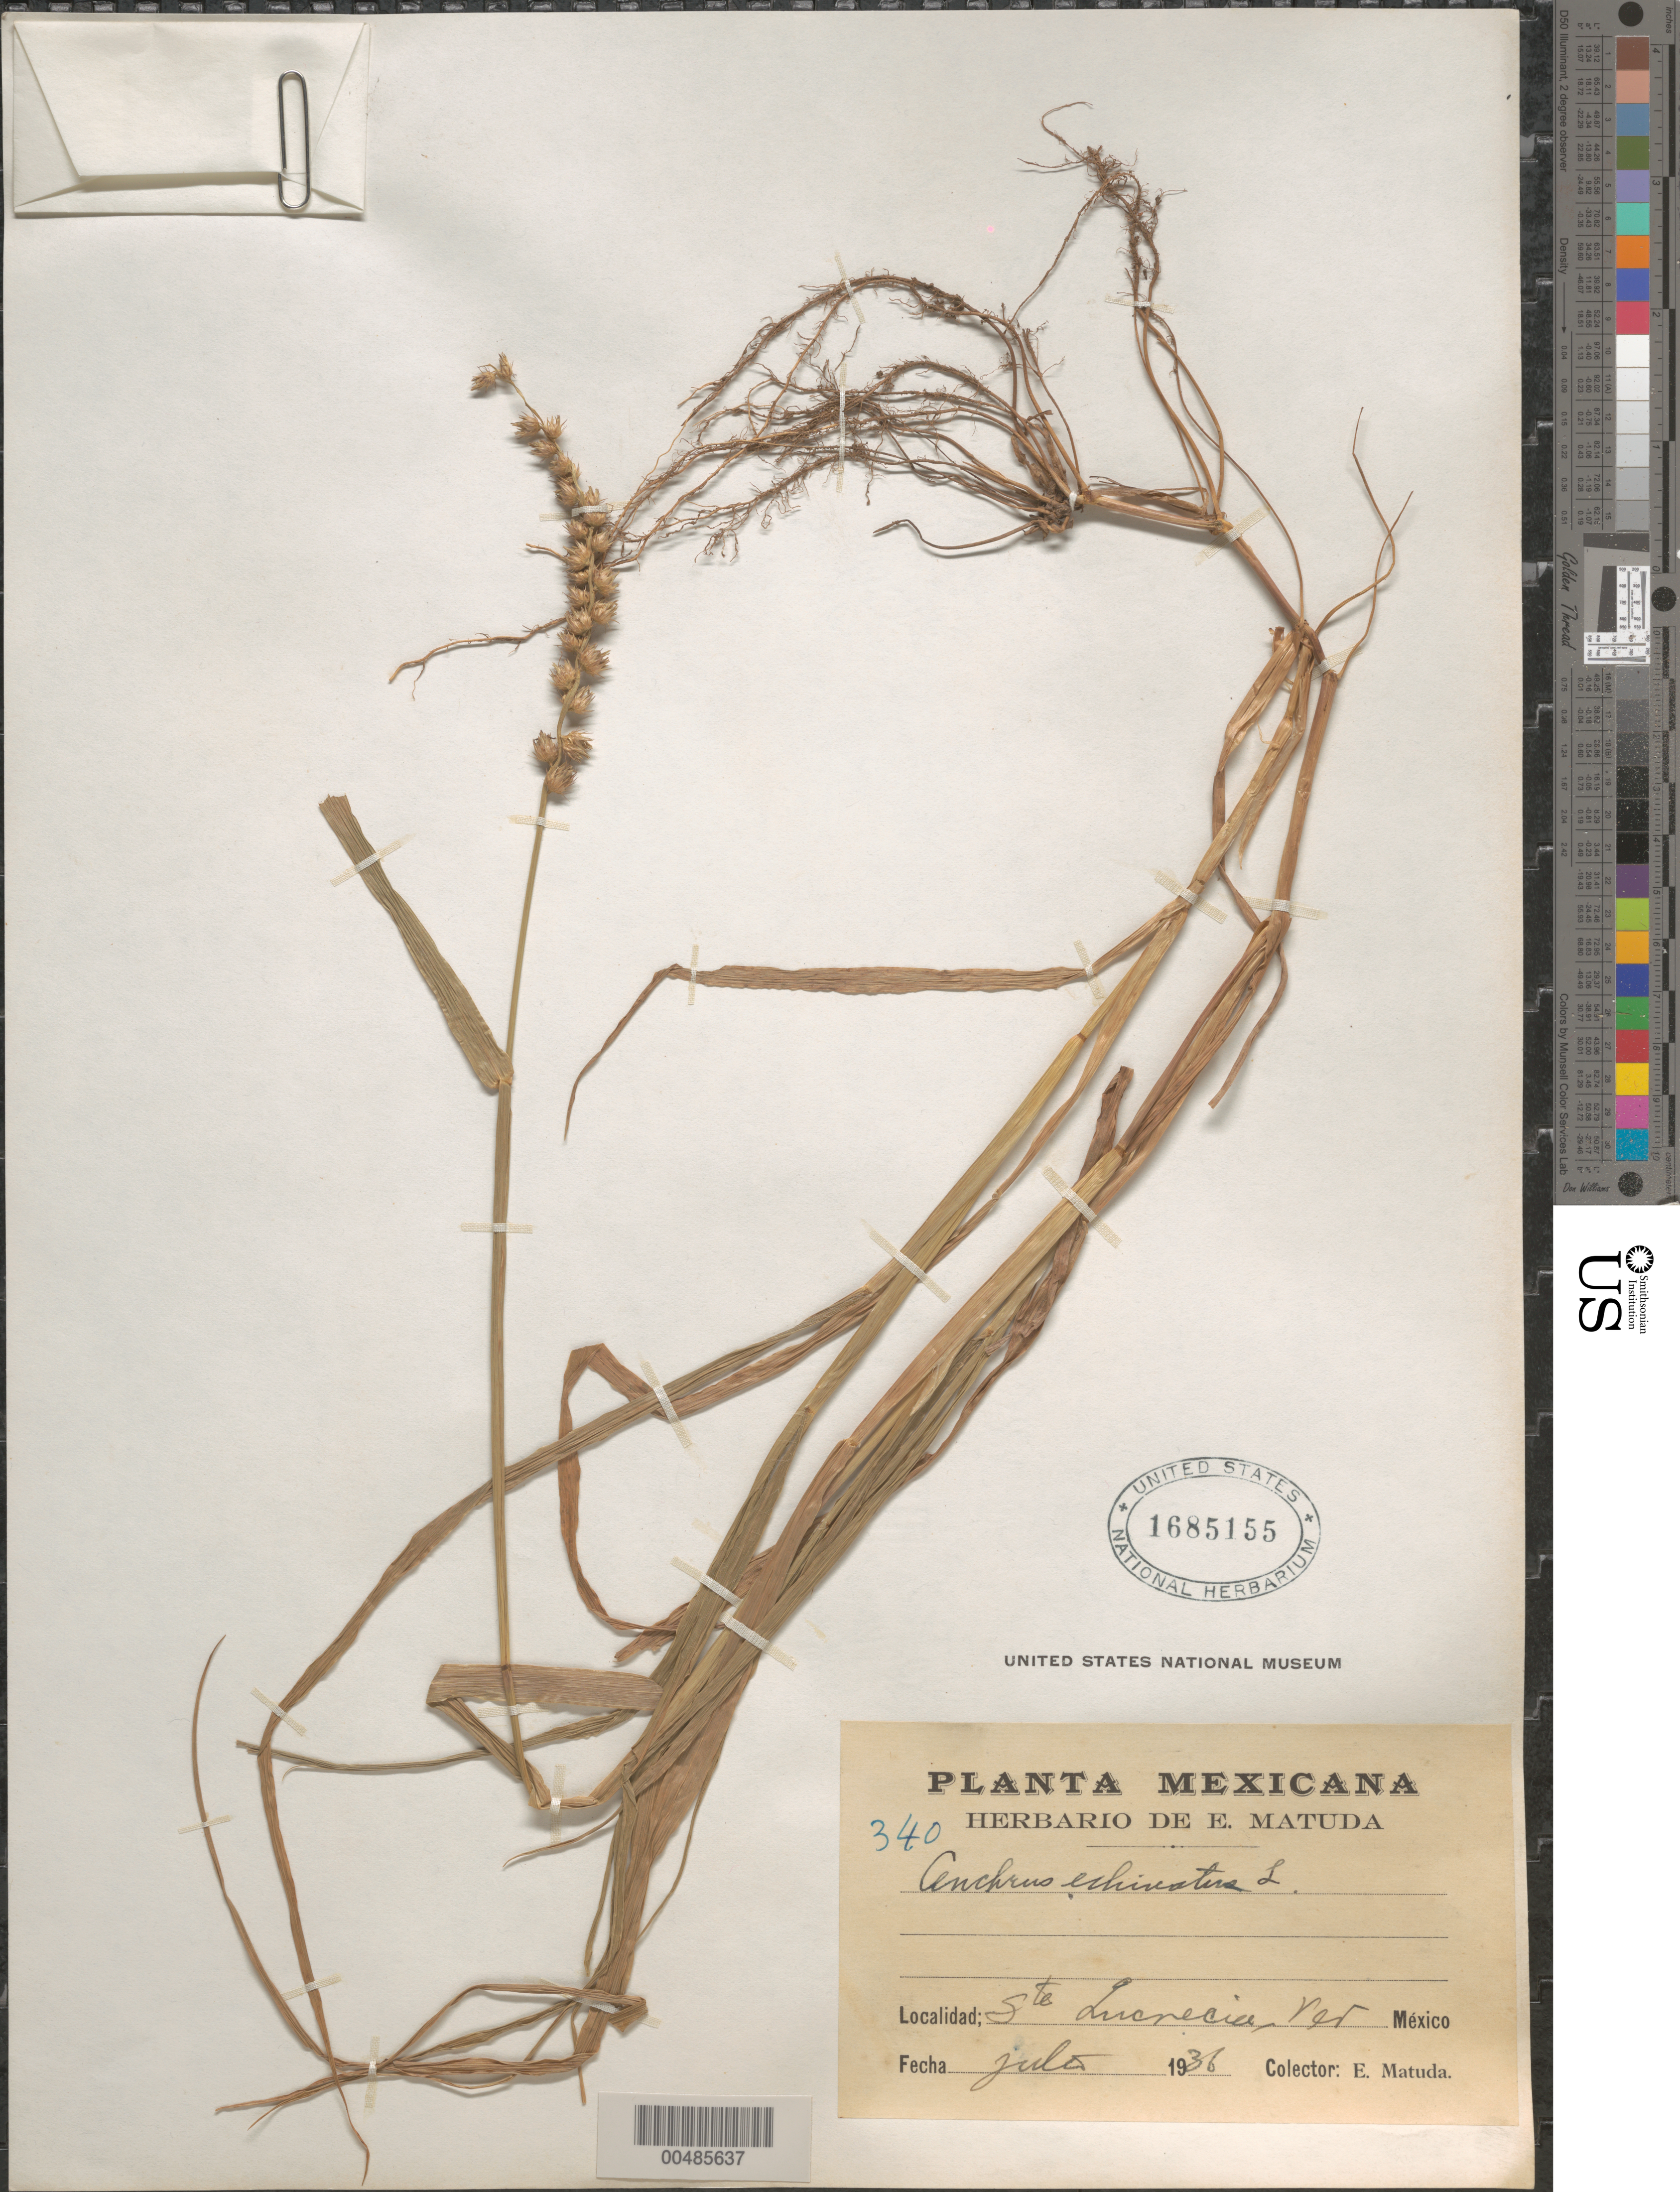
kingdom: Plantae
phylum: Tracheophyta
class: Liliopsida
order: Poales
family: Poaceae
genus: Cenchrus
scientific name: Cenchrus echinatus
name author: L.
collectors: E. Matuda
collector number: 340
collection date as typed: Jul 1936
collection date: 1936-07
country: Mexico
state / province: Veracruz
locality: Santa Lucrecia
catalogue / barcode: US 1685155